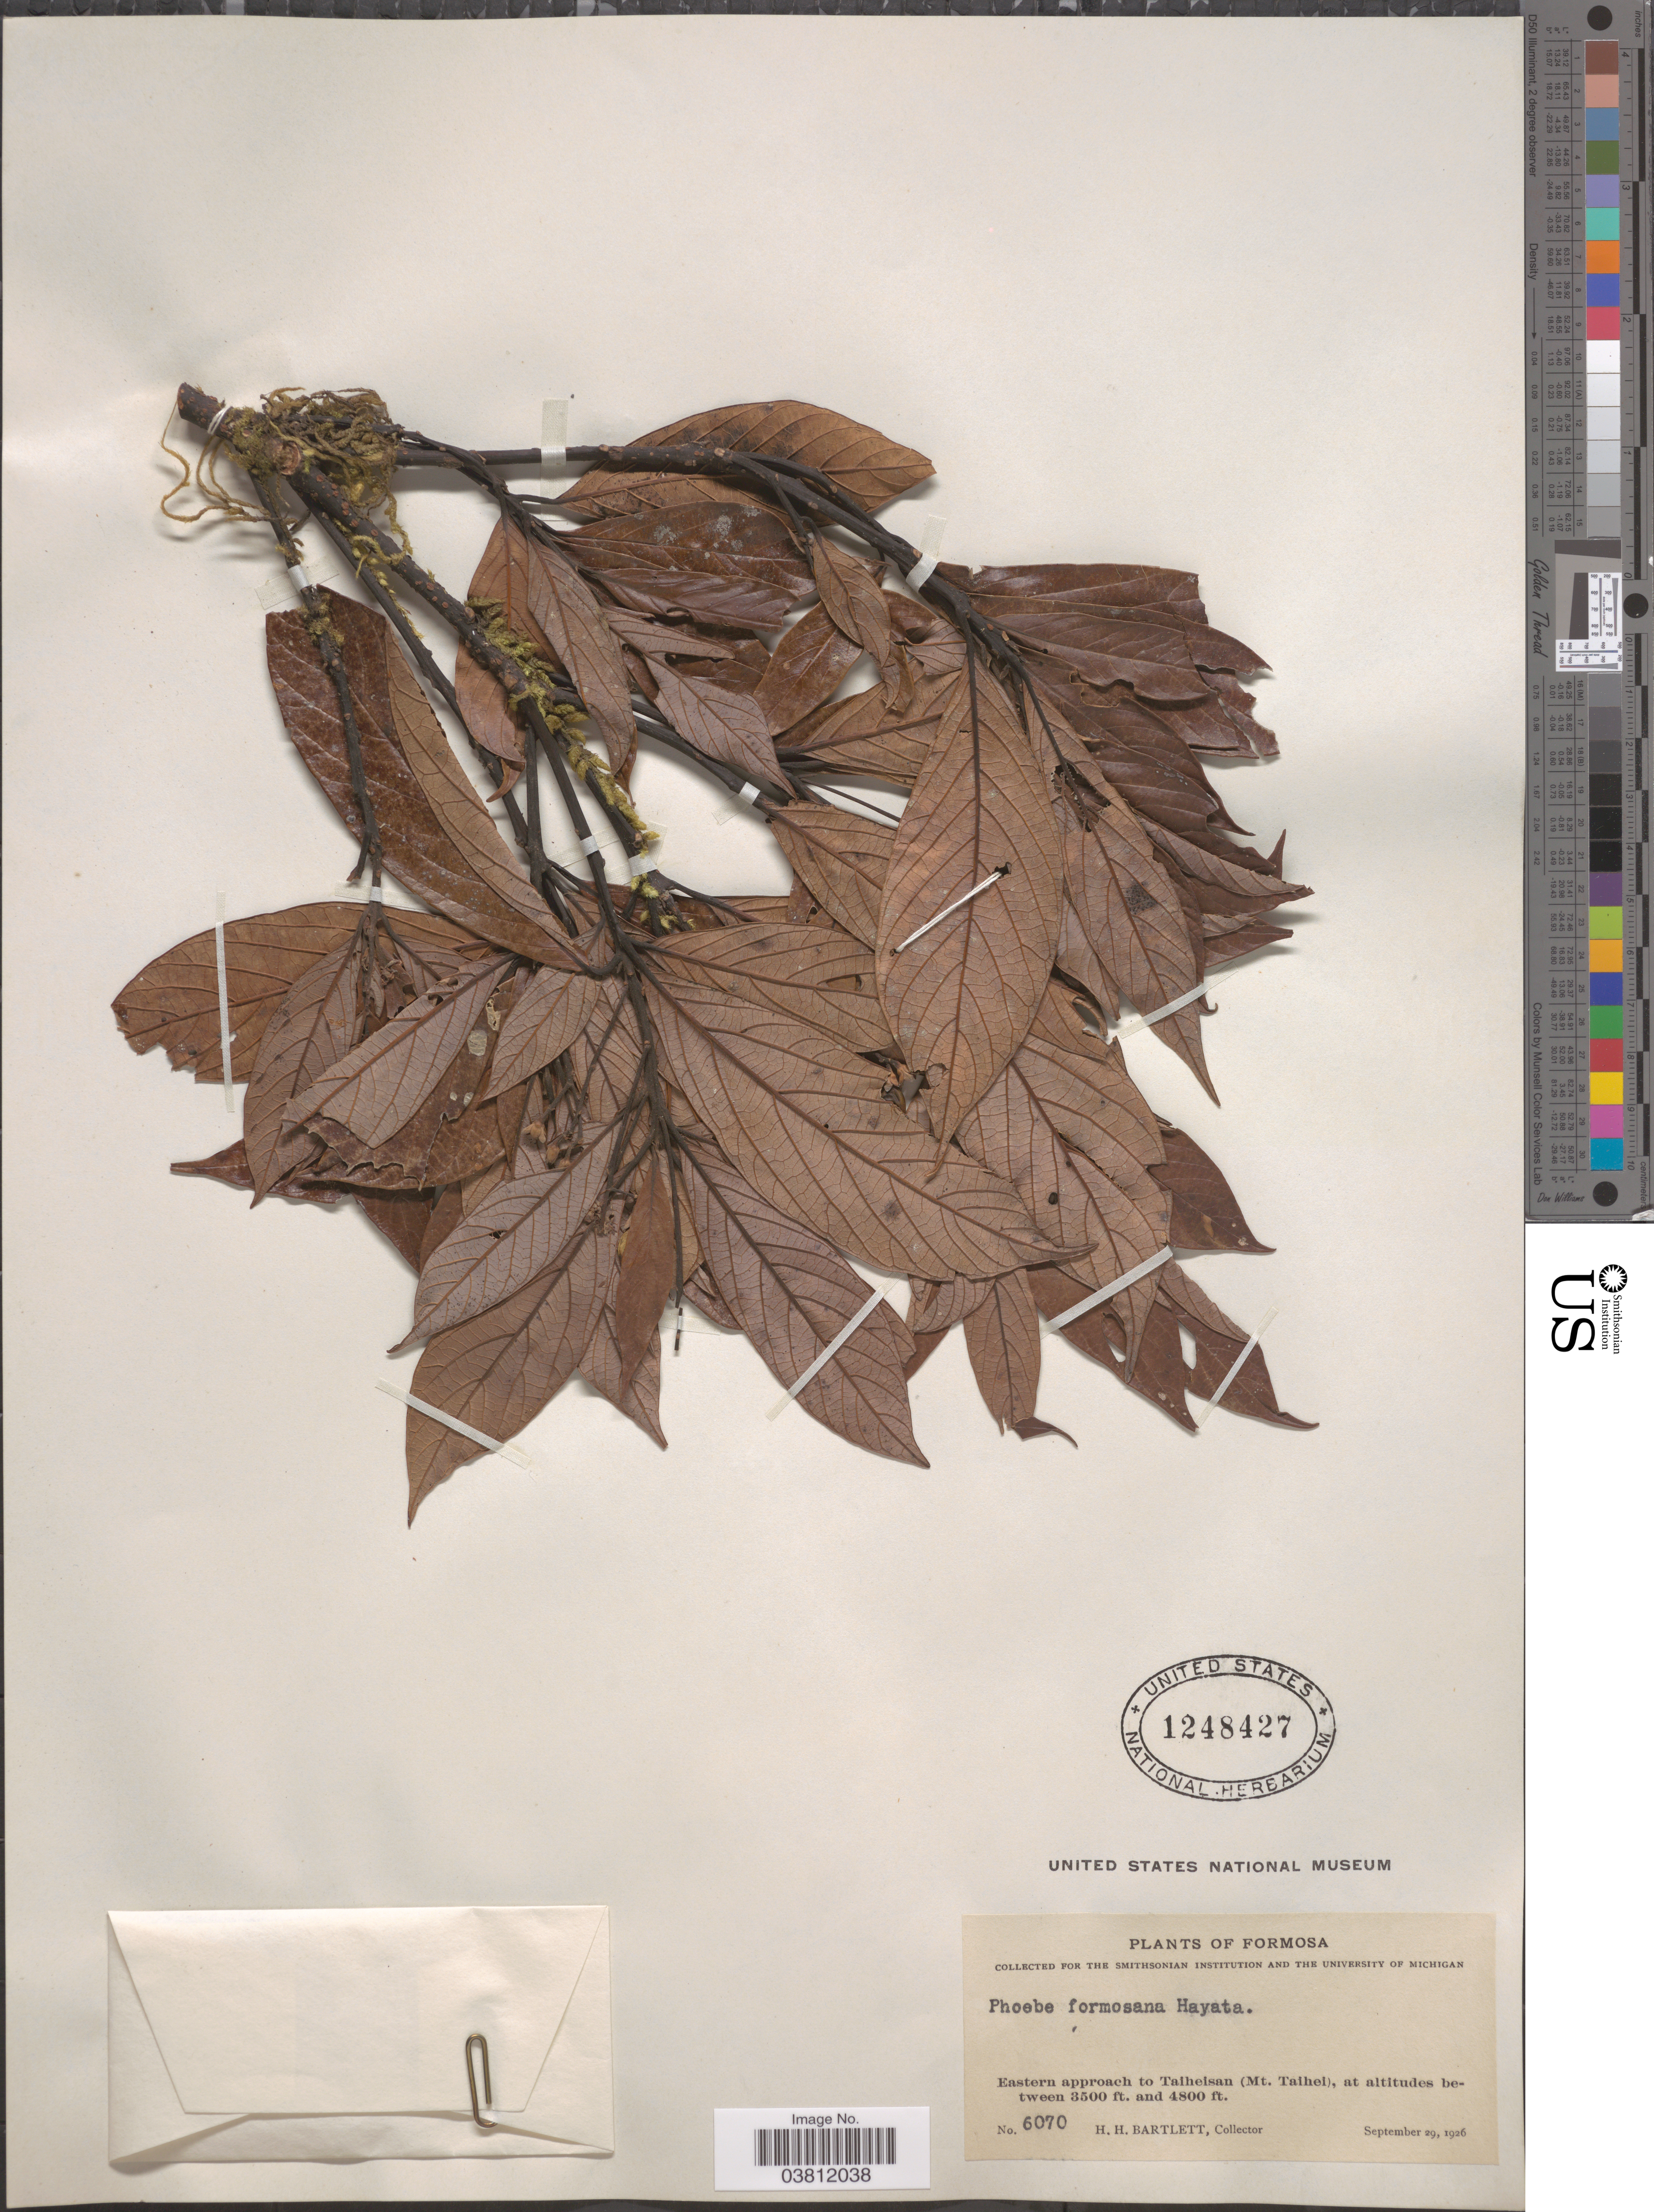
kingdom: Plantae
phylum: Tracheophyta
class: Magnoliopsida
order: Laurales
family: Lauraceae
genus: Phoebe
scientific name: Phoebe formosana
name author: (Hayata) Hayata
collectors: H. H. Bartlett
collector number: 6070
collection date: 1926-09-29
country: Taiwan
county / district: Yilan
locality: Formosa. Eastern approach to Taiheisan (Mt. Taihei).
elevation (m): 1067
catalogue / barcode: US 1248427